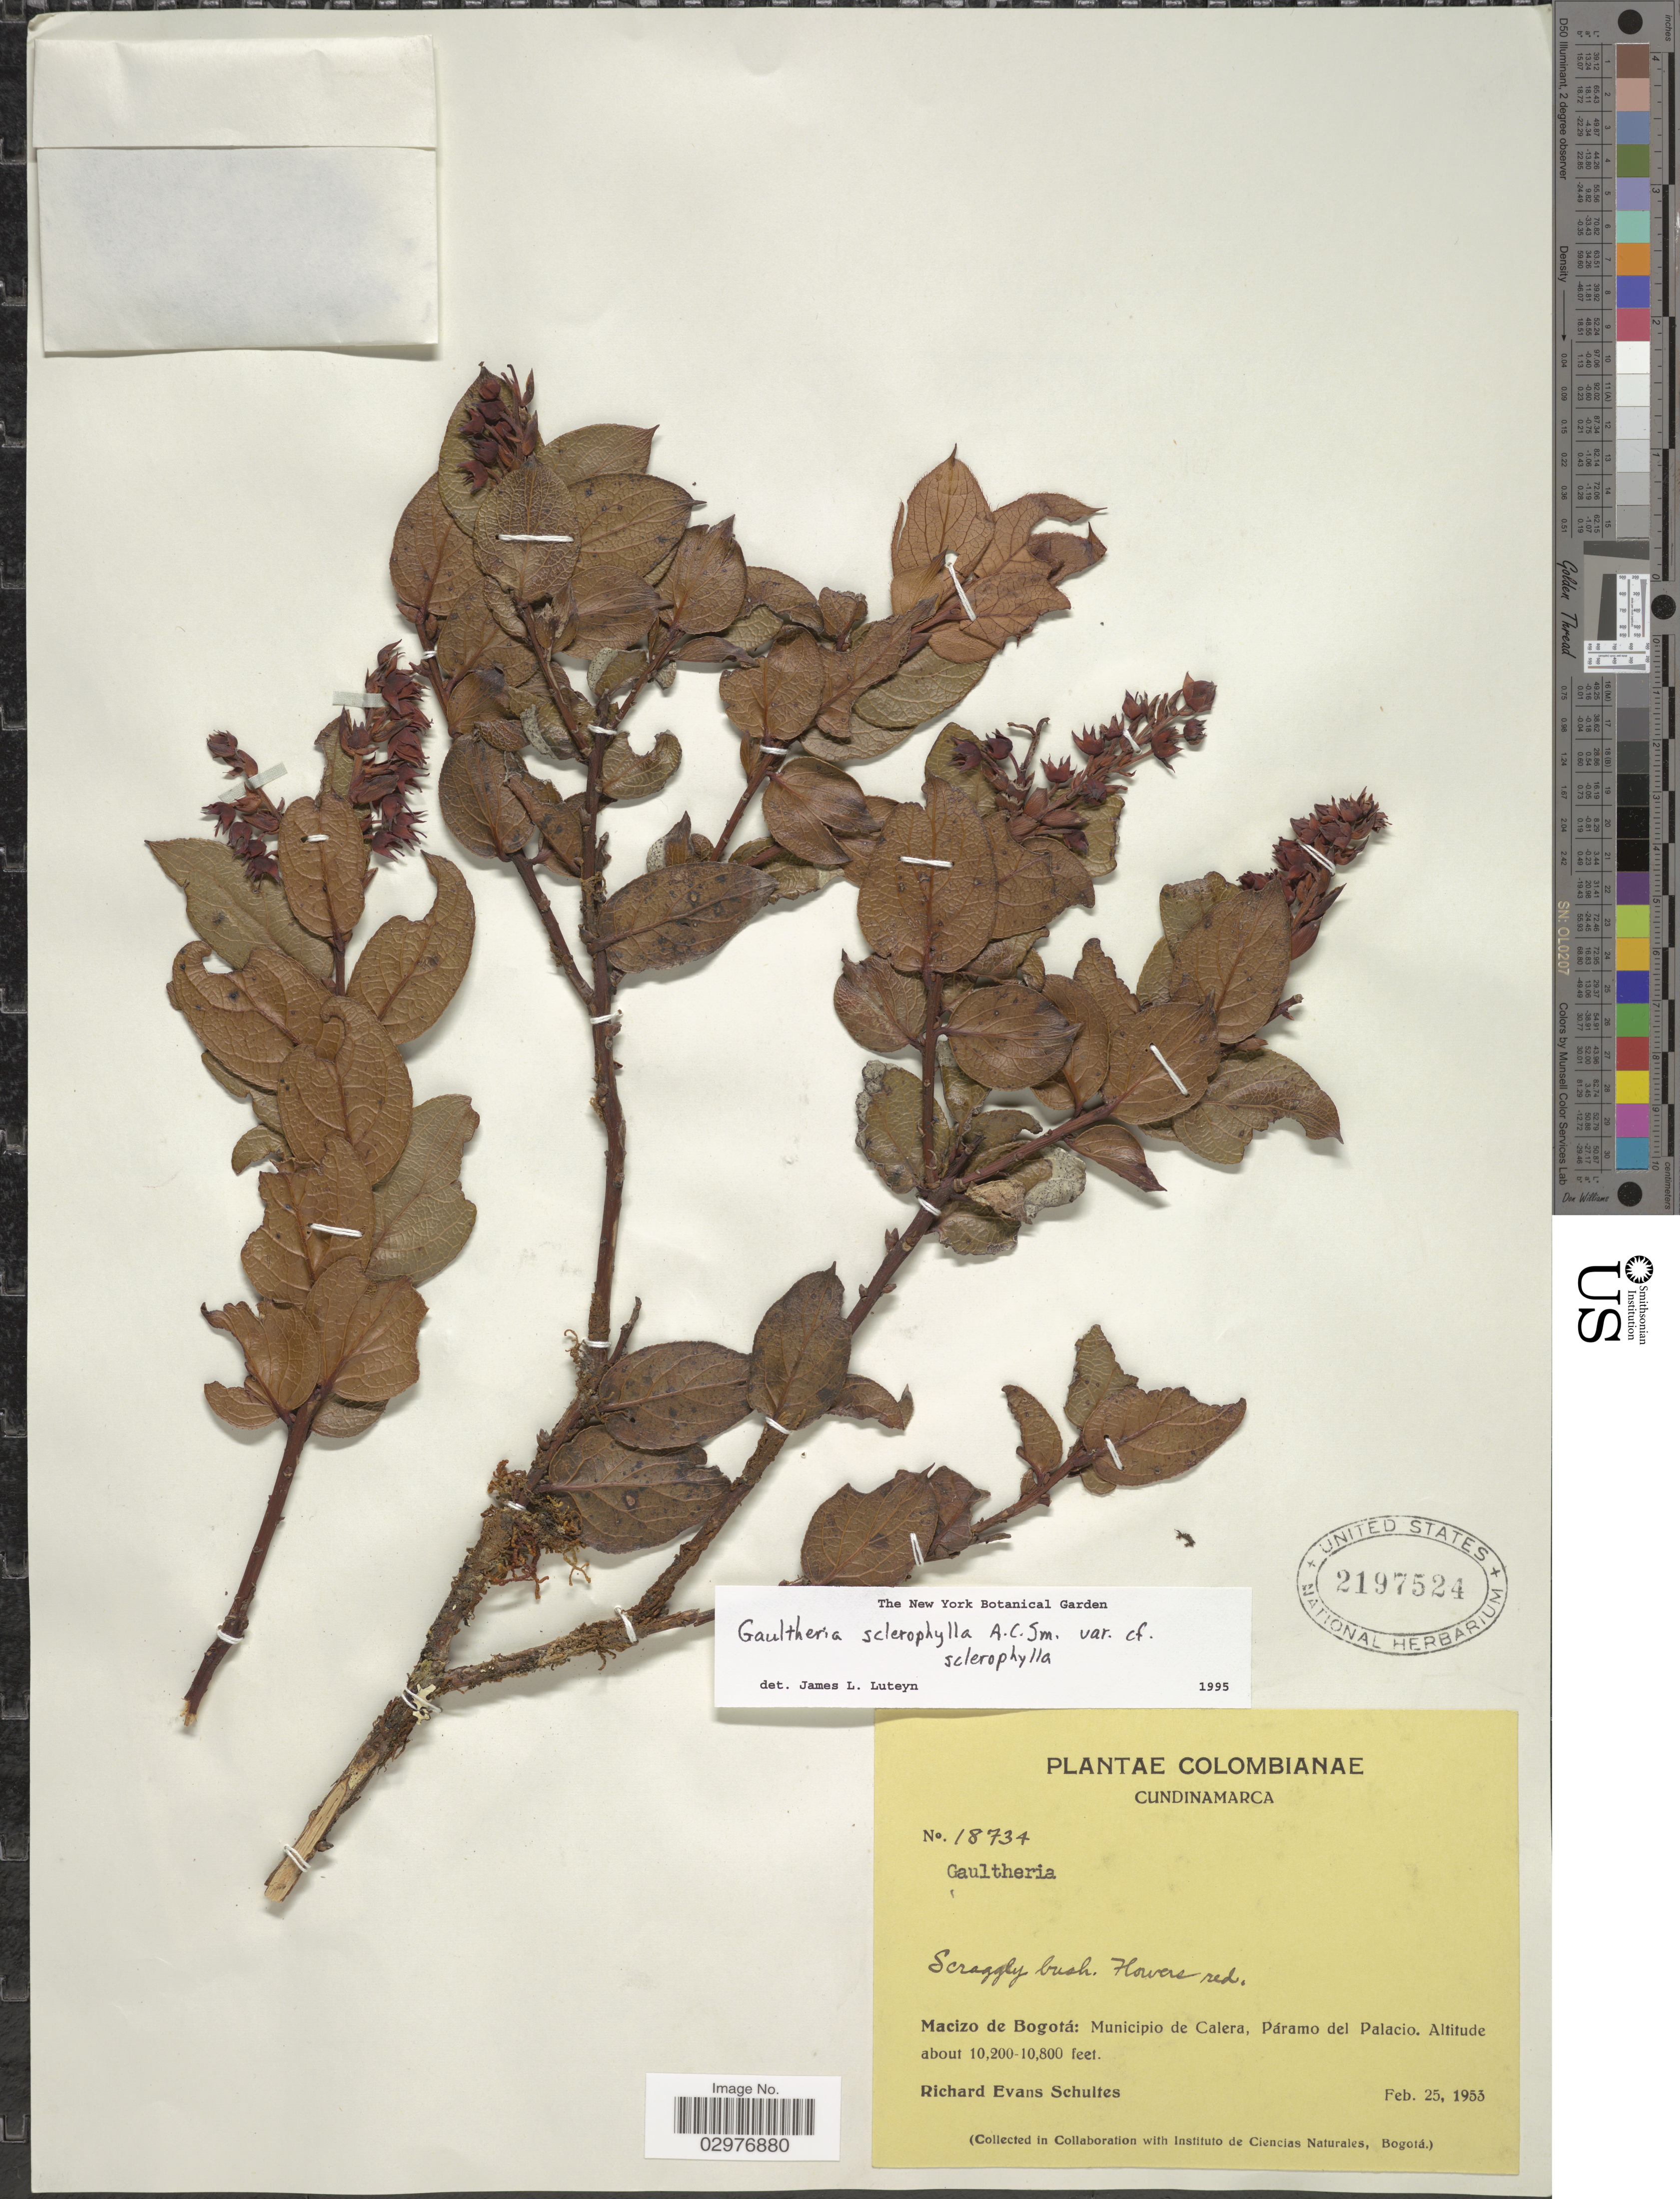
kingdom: Plantae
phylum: Tracheophyta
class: Magnoliopsida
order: Ericales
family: Ericaceae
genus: Gaultheria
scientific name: Gaultheria sclerophylla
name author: Cuatrec.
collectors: R. E. Schultes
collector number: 18734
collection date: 1953-02-25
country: Colombia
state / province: Cundinamarca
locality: Macizo de Bogotá: Municipio de Calera, Páramo del Palacio.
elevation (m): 3109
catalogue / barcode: US 2197524